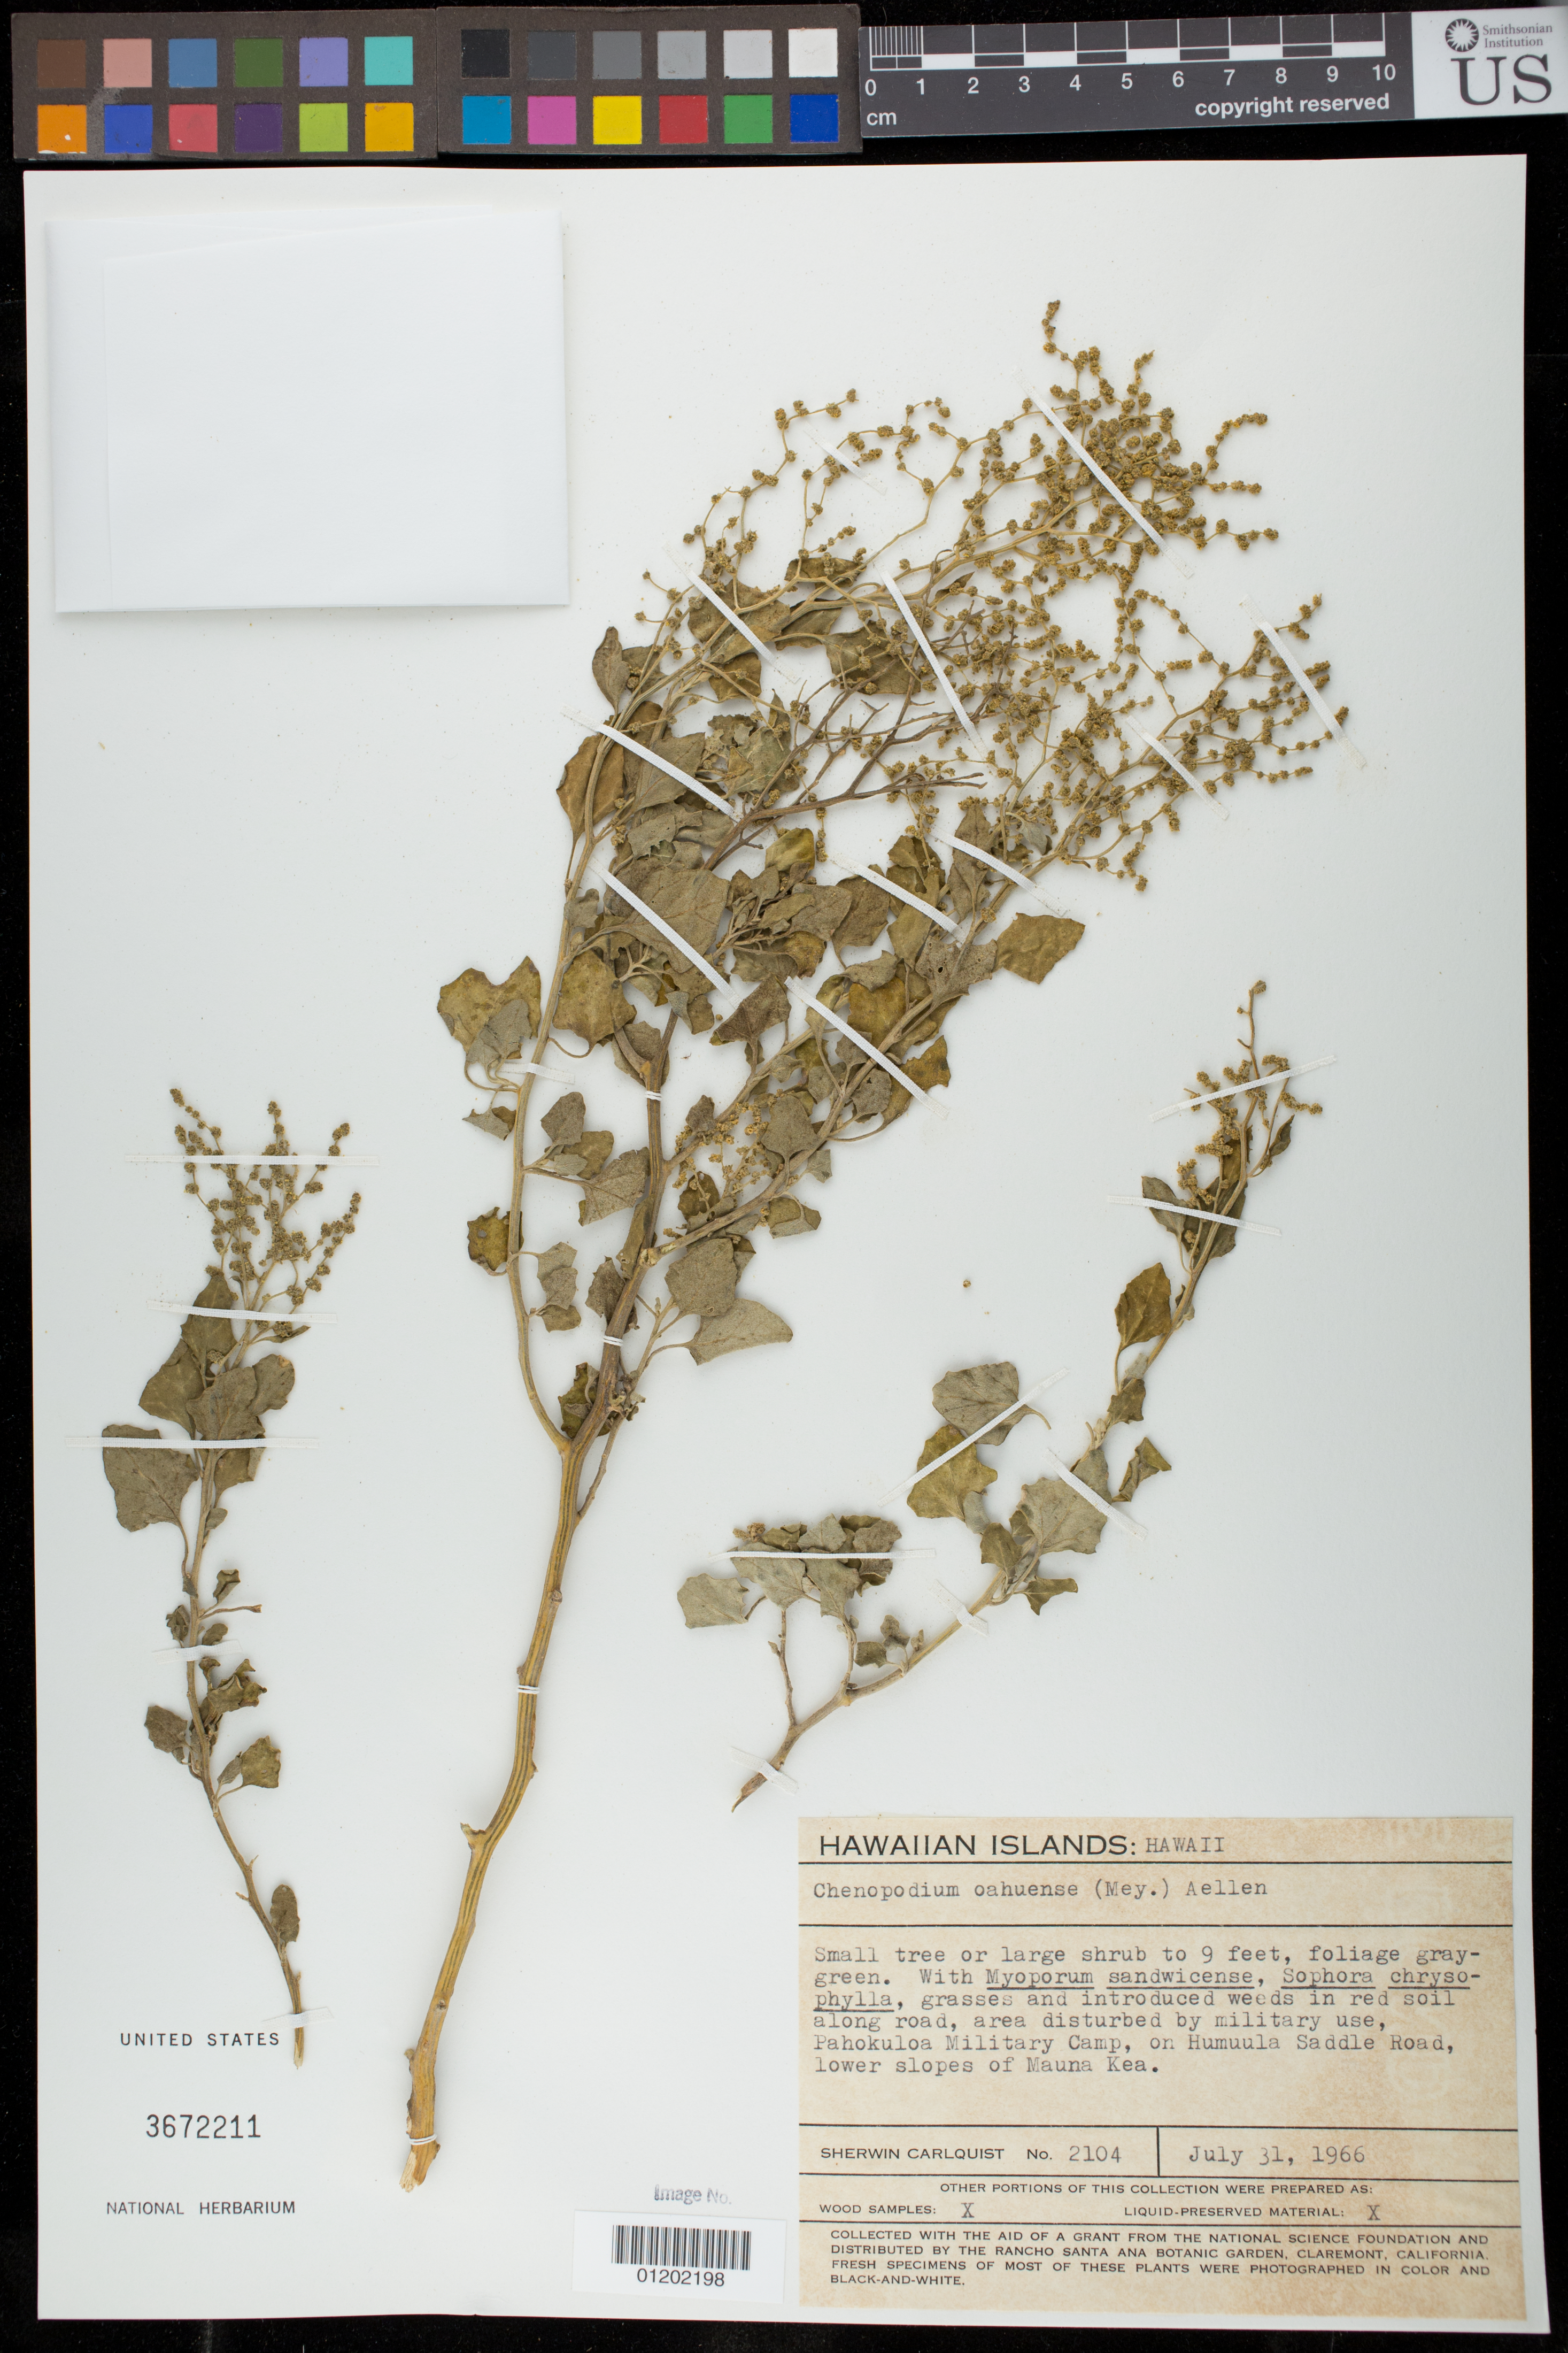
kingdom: Plantae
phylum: Tracheophyta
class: Magnoliopsida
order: Caryophyllales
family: Amaranthaceae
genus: Chenopodium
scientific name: Chenopodium oahuense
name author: (Meyen) Aellen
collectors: S. Carlquist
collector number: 2104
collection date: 2013-07-31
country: United States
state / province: Hawaii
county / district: Hawaii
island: Hawaii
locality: Pahokuloa Military Camp, on Humuula Saddle road, lower slopes of Mauna Kea.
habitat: Along road.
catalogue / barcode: US 3672211